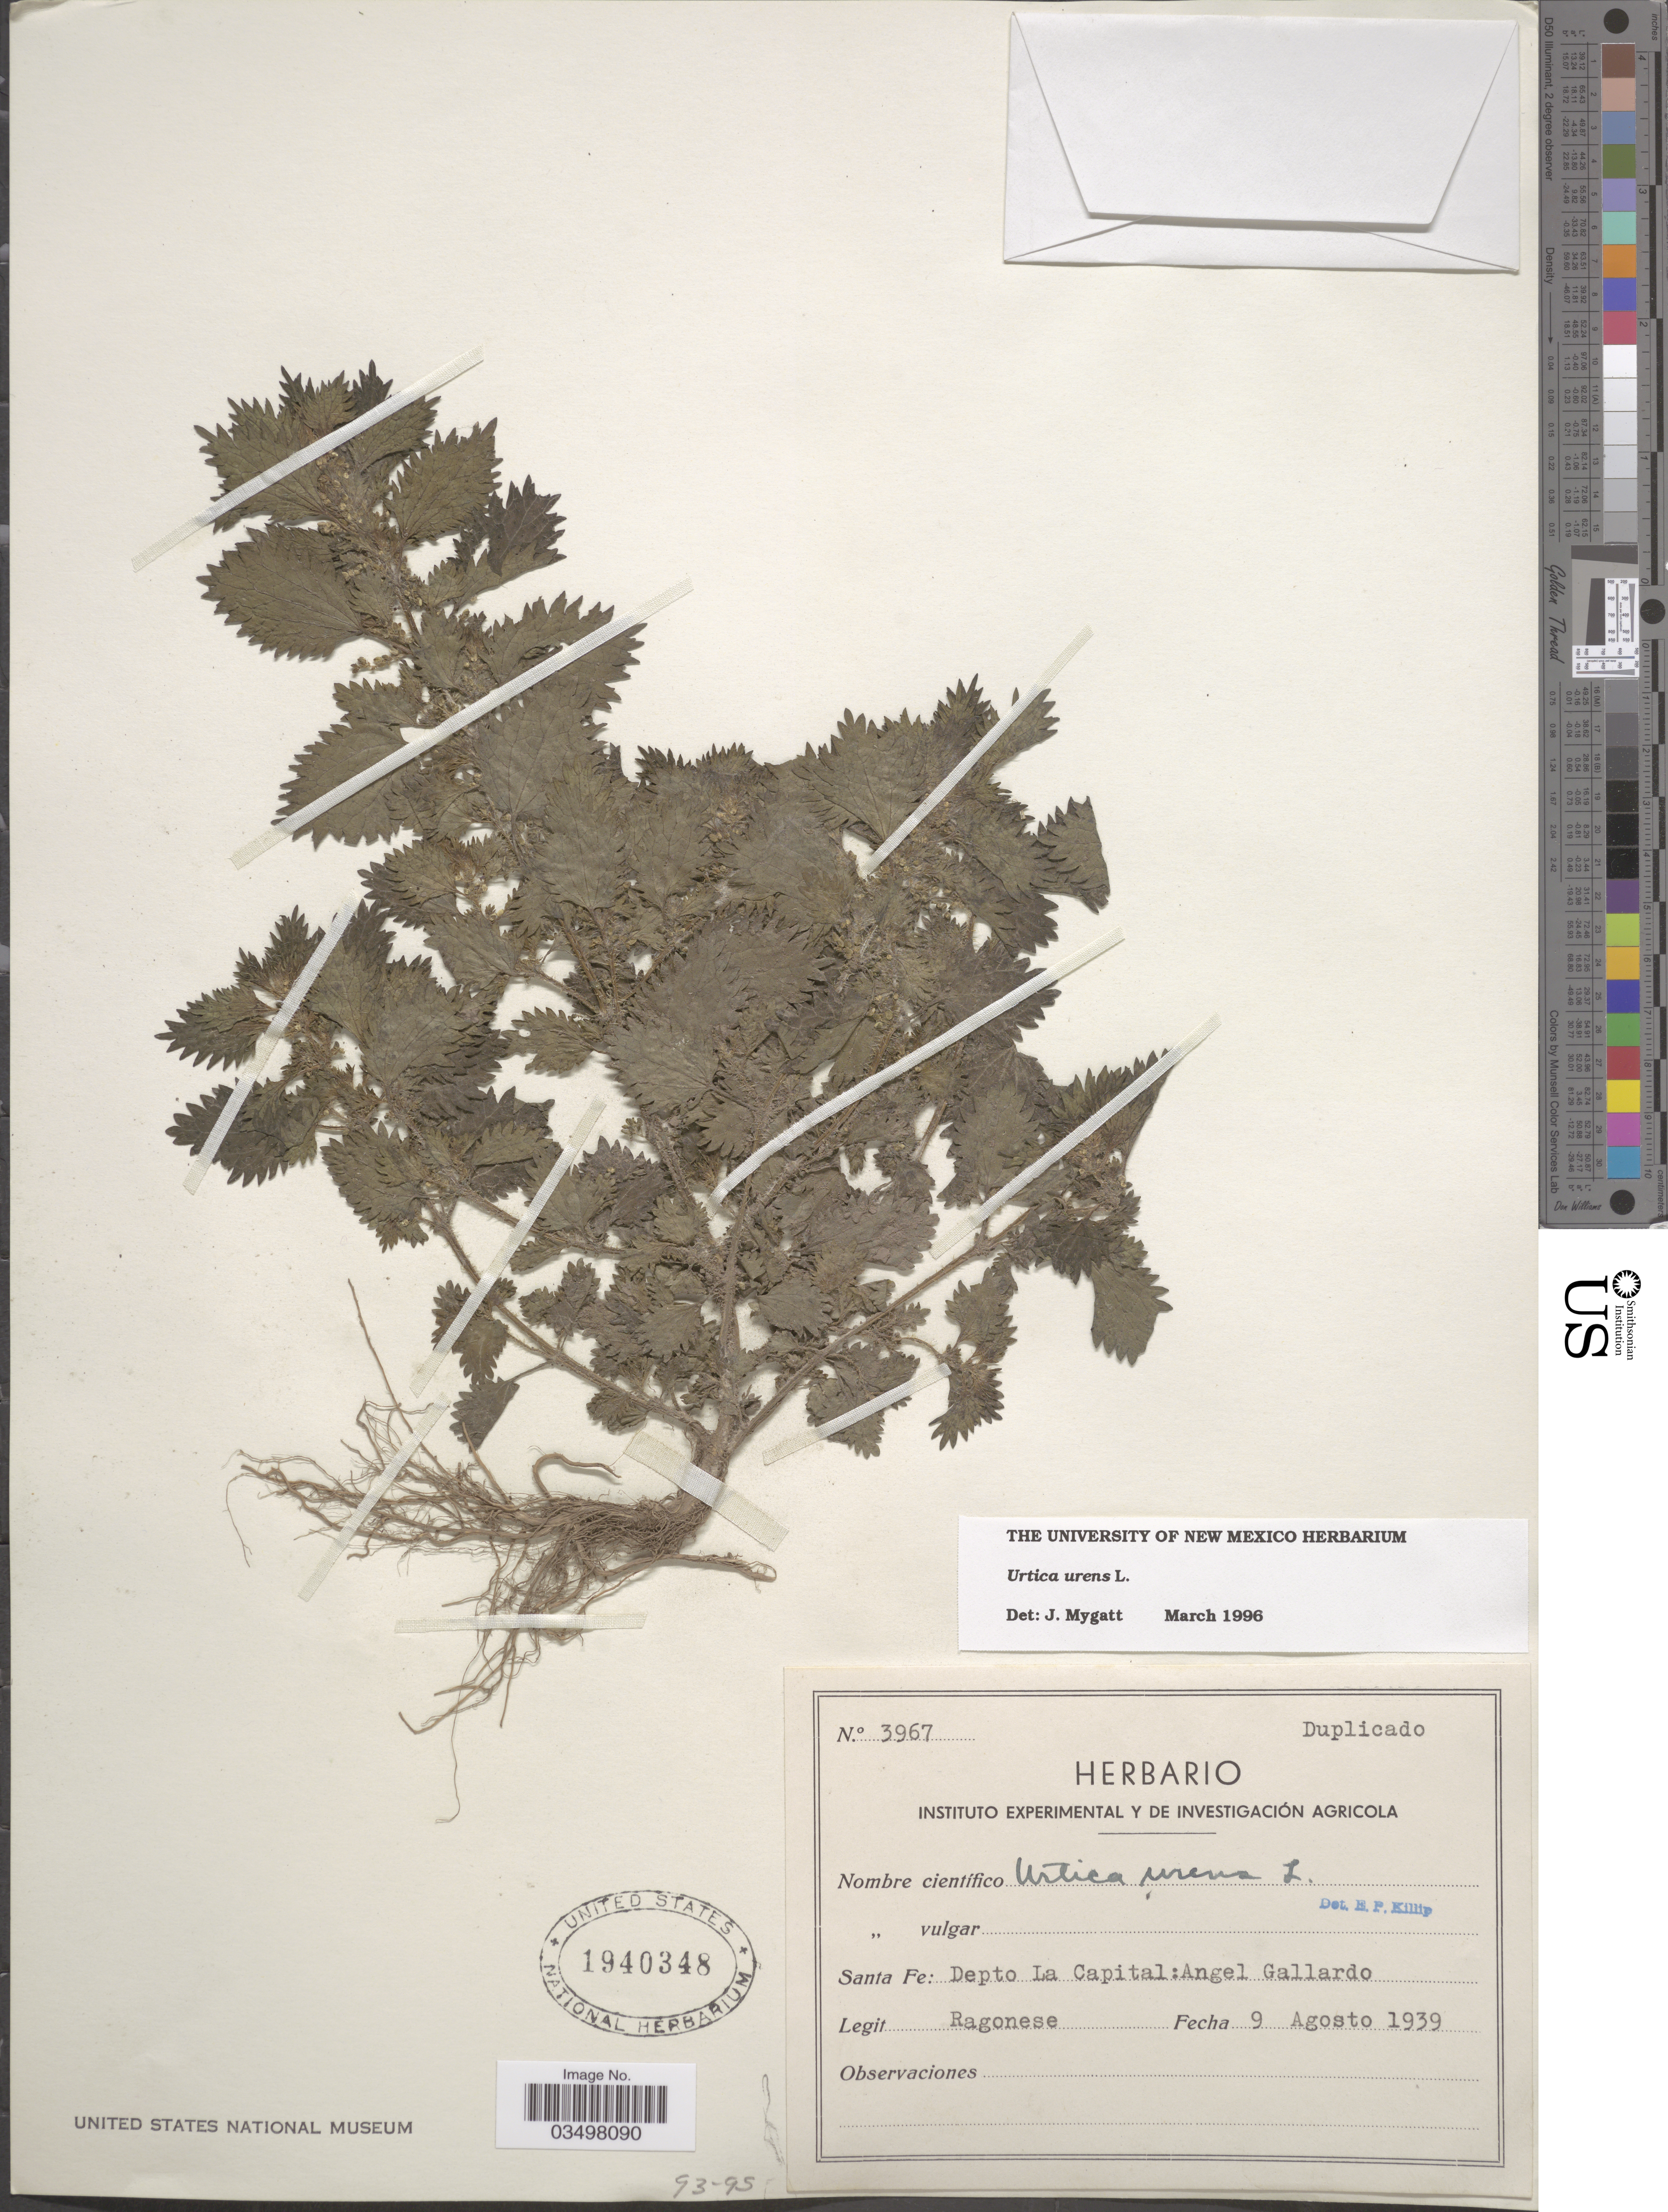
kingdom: Plantae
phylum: Tracheophyta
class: Magnoliopsida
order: Rosales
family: Urticaceae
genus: Urtica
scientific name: Urtica urens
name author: L.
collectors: Ragonese, --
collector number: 3967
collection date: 1939-08-09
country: Argentina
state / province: Santa Fe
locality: Depto La Capital: Angel Gallardo.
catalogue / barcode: US 1940348